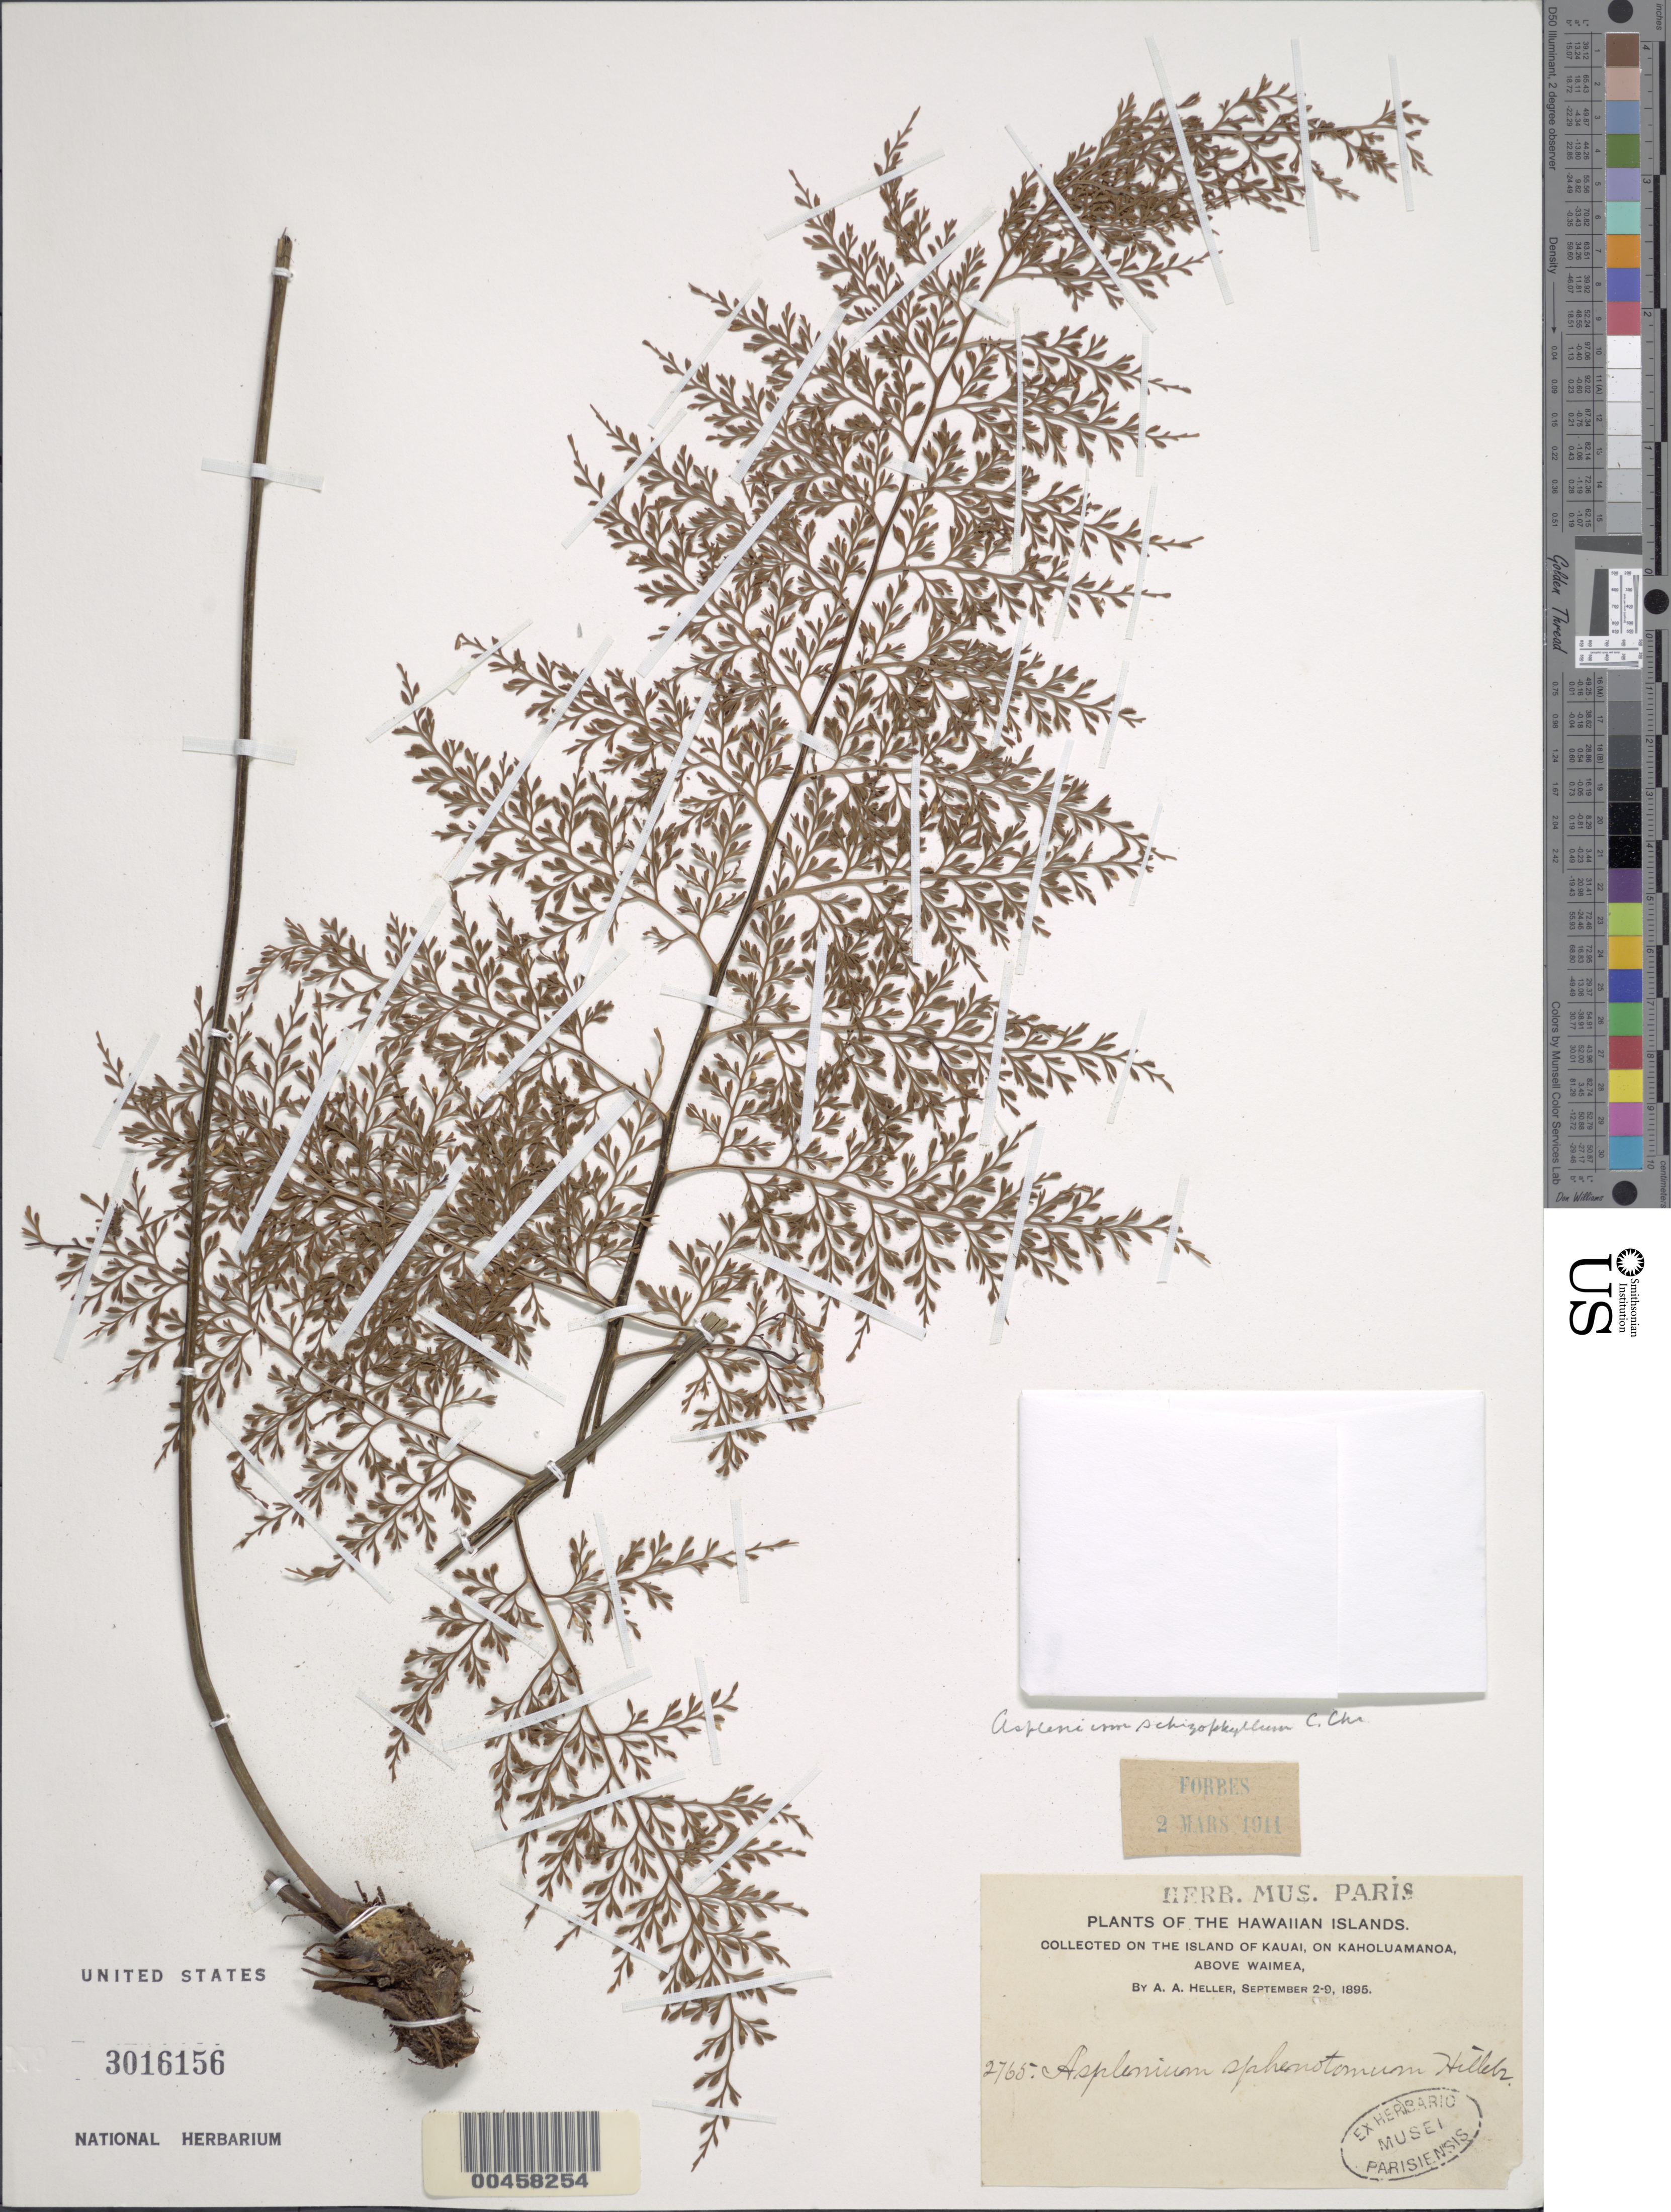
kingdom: Plantae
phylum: Tracheophyta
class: Polypodiopsida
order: Polypodiales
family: Aspleniaceae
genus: Asplenium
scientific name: Asplenium schizophyllum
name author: C. Chr.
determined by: Wagner, W. L.; Wagner, F. S.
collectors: A. A. Heller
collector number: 2765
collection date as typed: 2 Sep 1895 to 9 Sep 1895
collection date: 1895-09-02/1895-09-09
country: United States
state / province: Hawaii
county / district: Kauai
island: Kaua'i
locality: On the island of Kauai, on Kaholuamanoa, above Waimea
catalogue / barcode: US 3016156